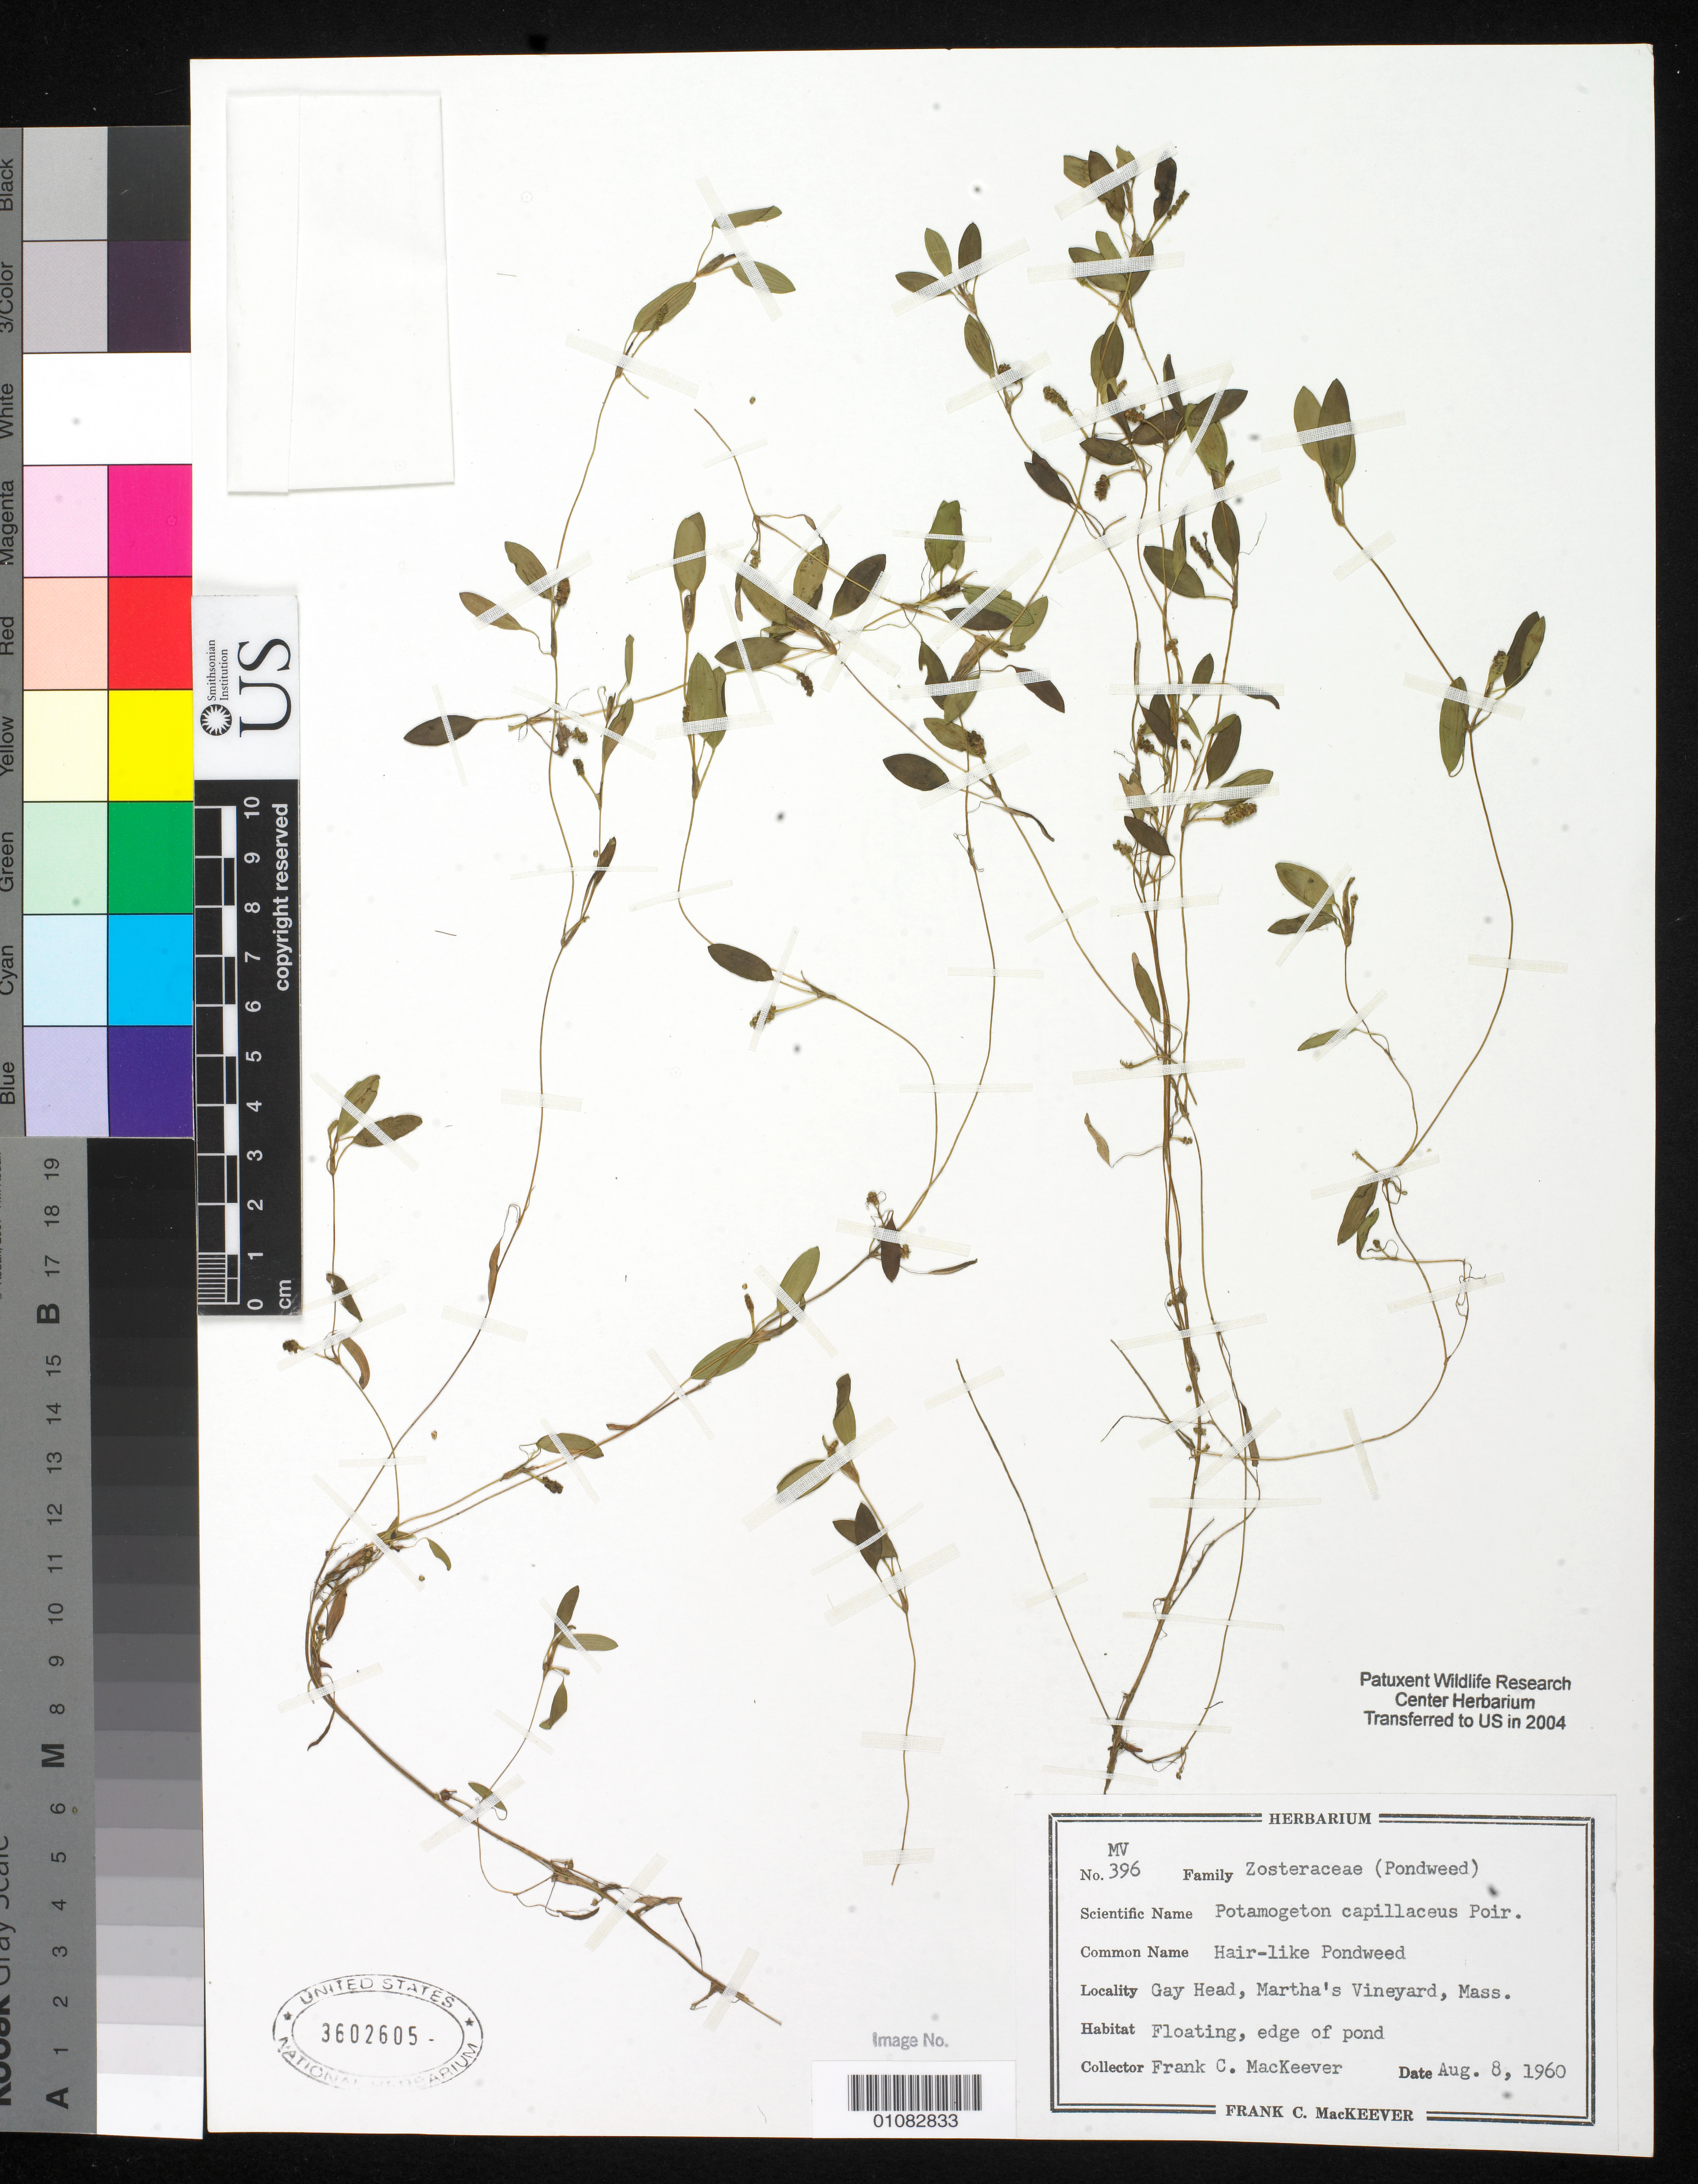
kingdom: Plantae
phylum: Tracheophyta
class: Liliopsida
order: Alismatales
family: Potamogetonaceae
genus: Potamogeton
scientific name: Potamogeton capillaceus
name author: Poir.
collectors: F. C. MacKeever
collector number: MV396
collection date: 1960-08-08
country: United States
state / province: Massachusetts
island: Martha's Vineyard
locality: Gay Head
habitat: Floating, edge of pond.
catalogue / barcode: US 3602605